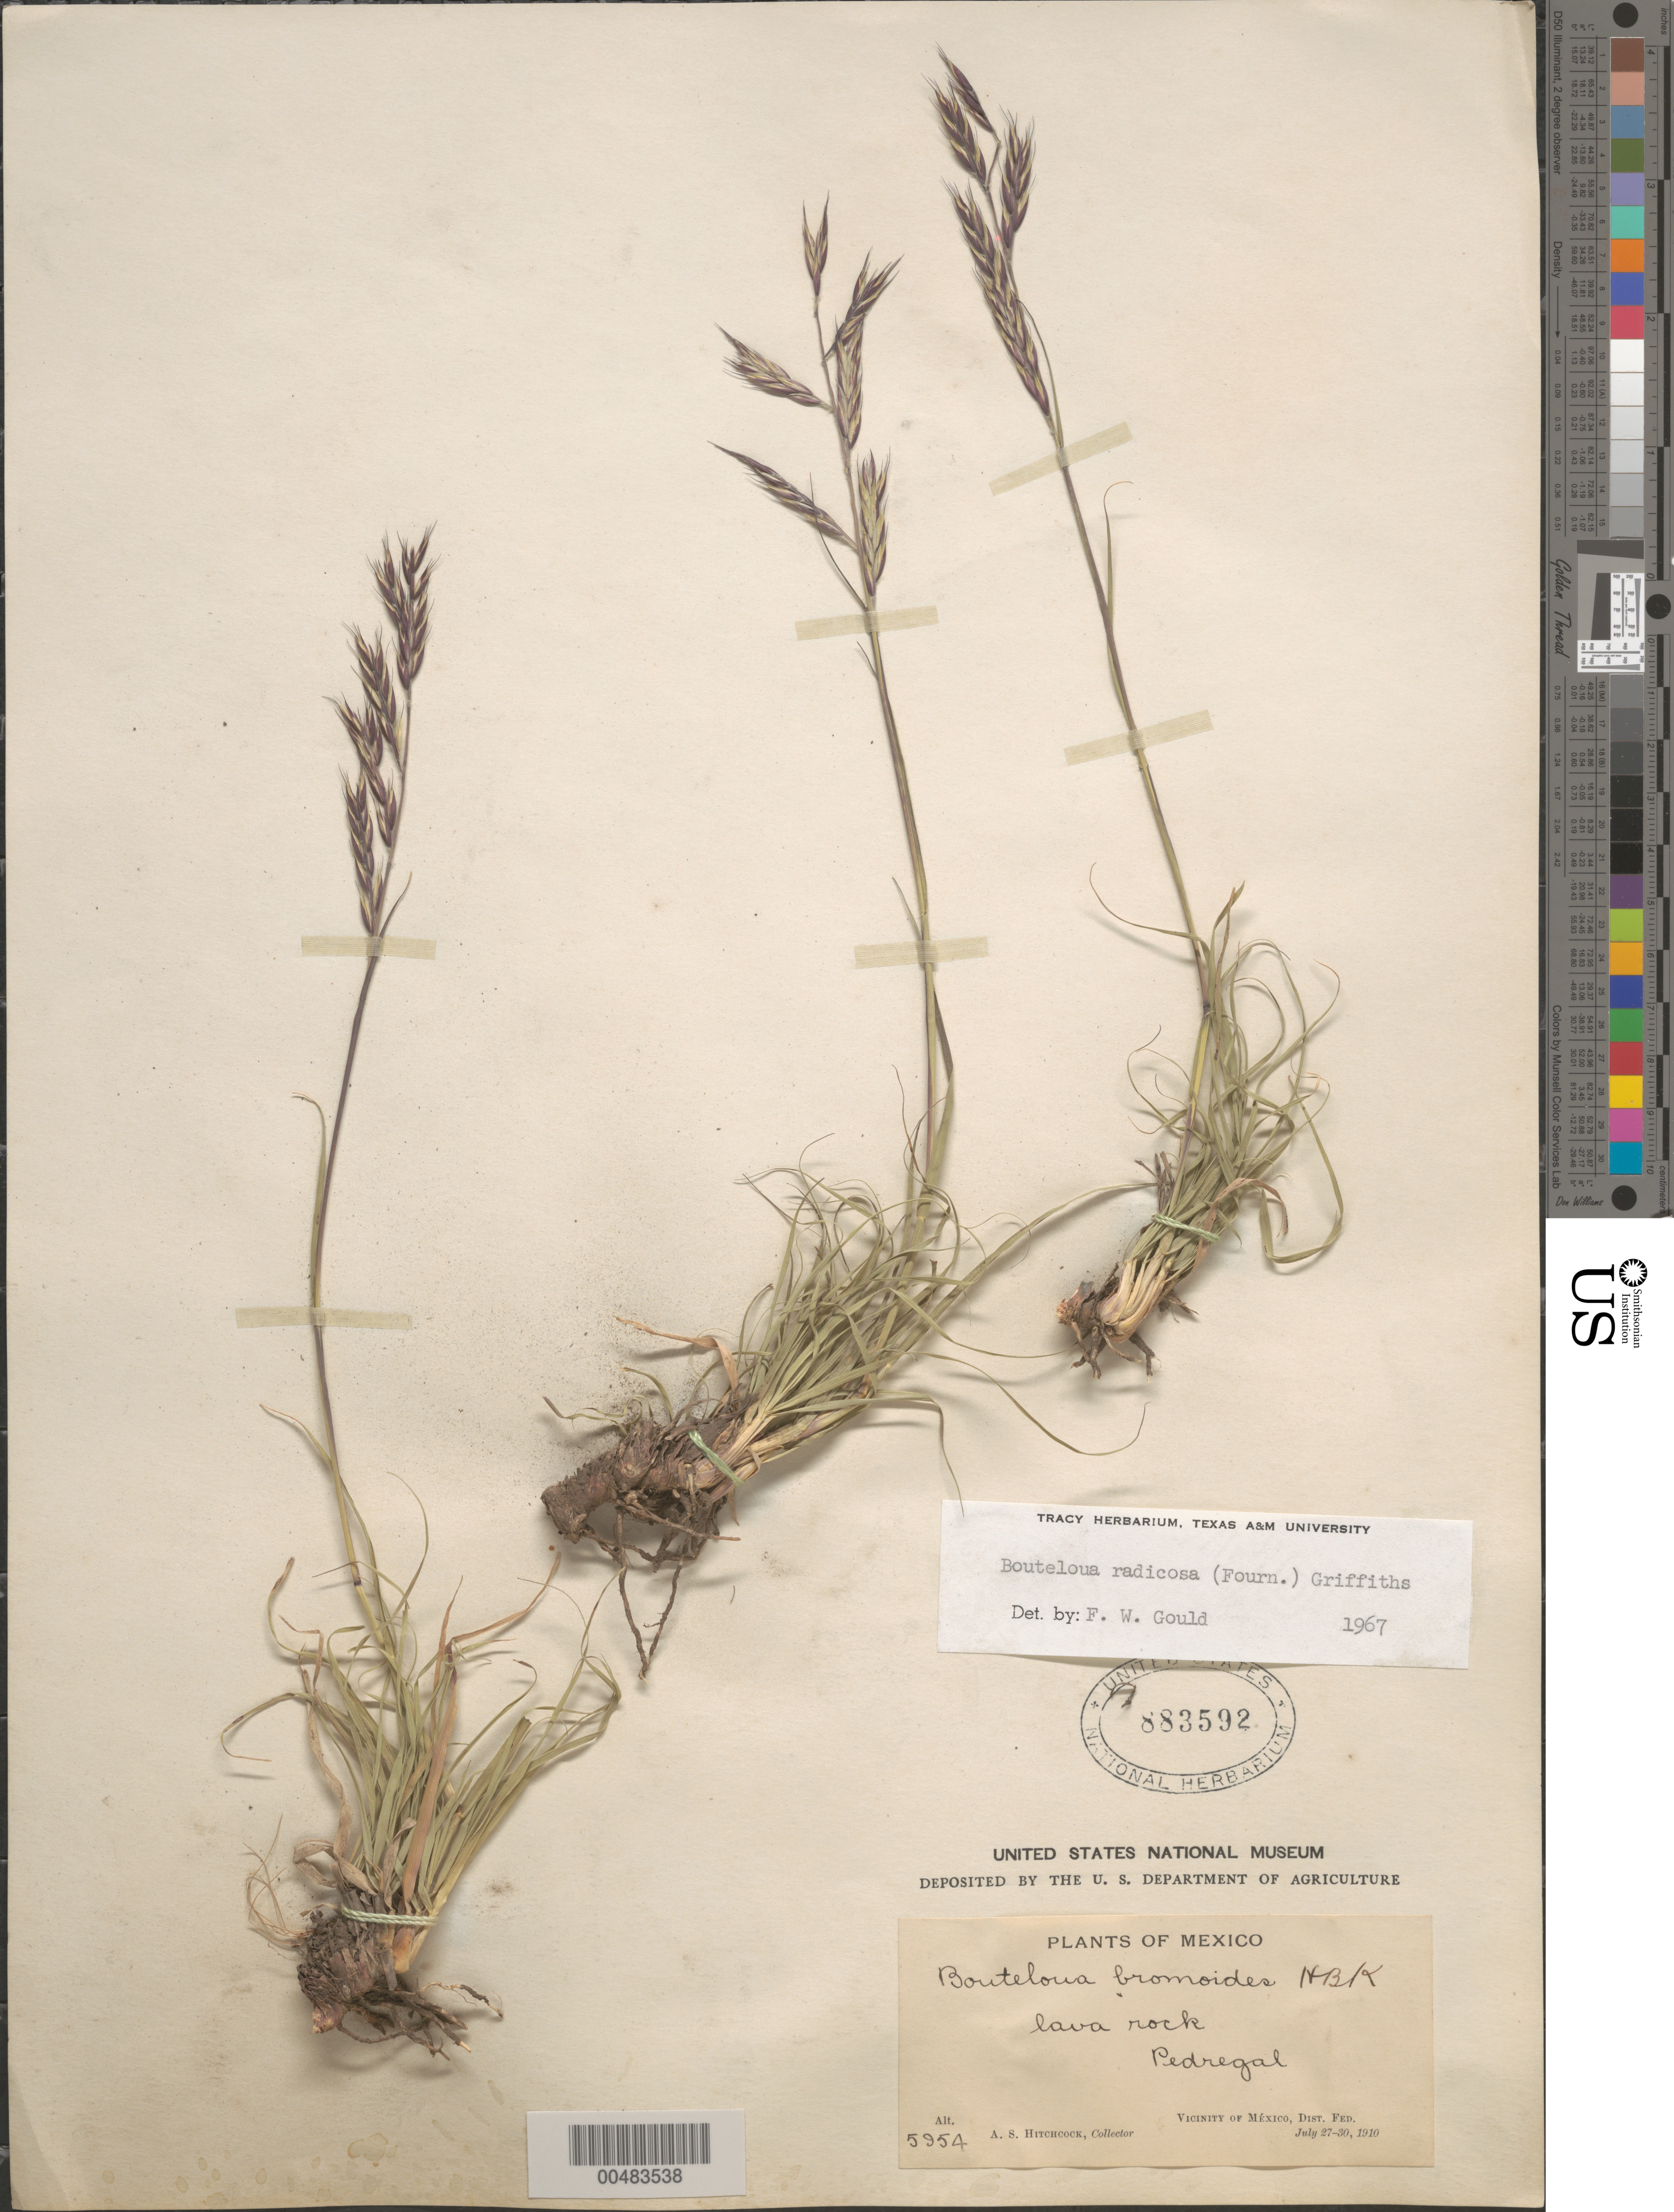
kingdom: Plantae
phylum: Tracheophyta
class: Liliopsida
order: Poales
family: Poaceae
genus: Bouteloua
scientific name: Bouteloua radicosa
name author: (E. Fourn.) Griffiths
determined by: Gould, F. W.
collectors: A. S. Hitchcock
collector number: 5954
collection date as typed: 27 Jul 1910 to 30 Jul 1910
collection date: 1910-07-27/1910-07-30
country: Mexico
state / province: Distrito Federal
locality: Vicinity of México, Pedregal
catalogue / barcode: US 883592